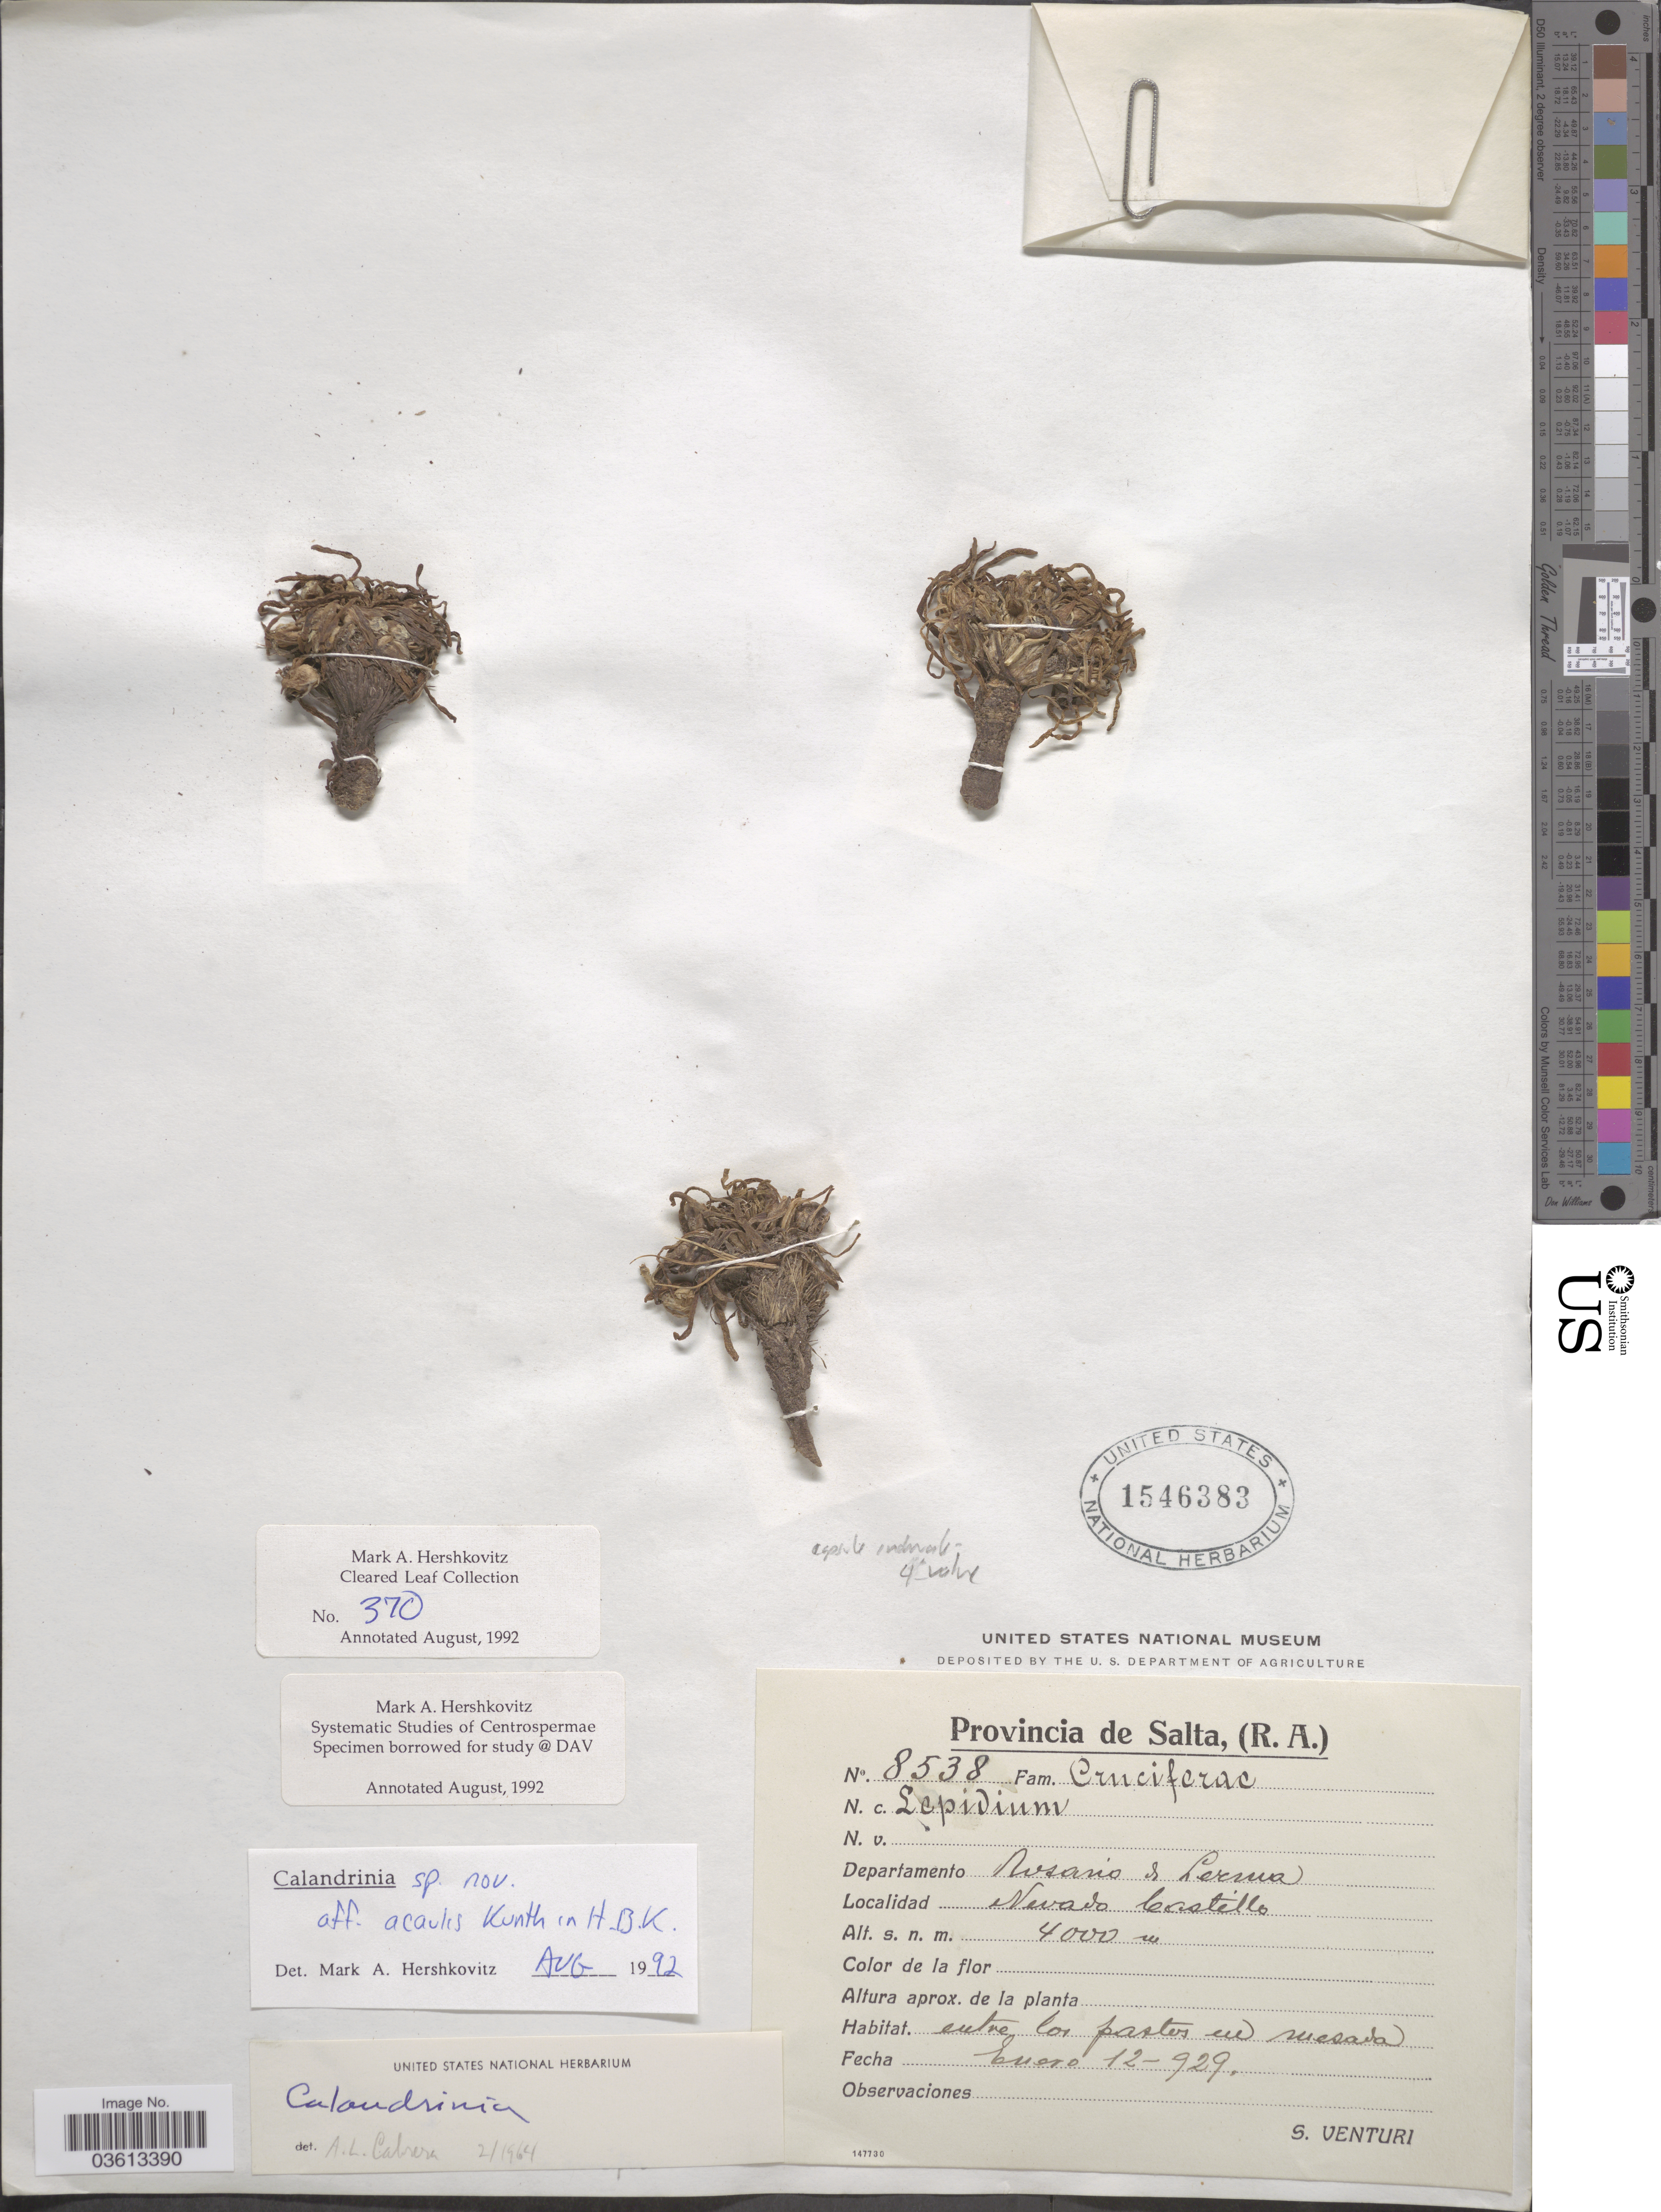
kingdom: Plantae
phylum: Tracheophyta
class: Magnoliopsida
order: Caryophyllales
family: Montiaceae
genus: Calandrinia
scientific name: Calandrinia acaulis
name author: Kunth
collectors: S. Venturi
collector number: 8538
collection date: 1929-01-12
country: Argentina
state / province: Salta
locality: Departamento Rosario de Lerma. Nevado Castillo.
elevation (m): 4000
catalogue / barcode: US 1546383